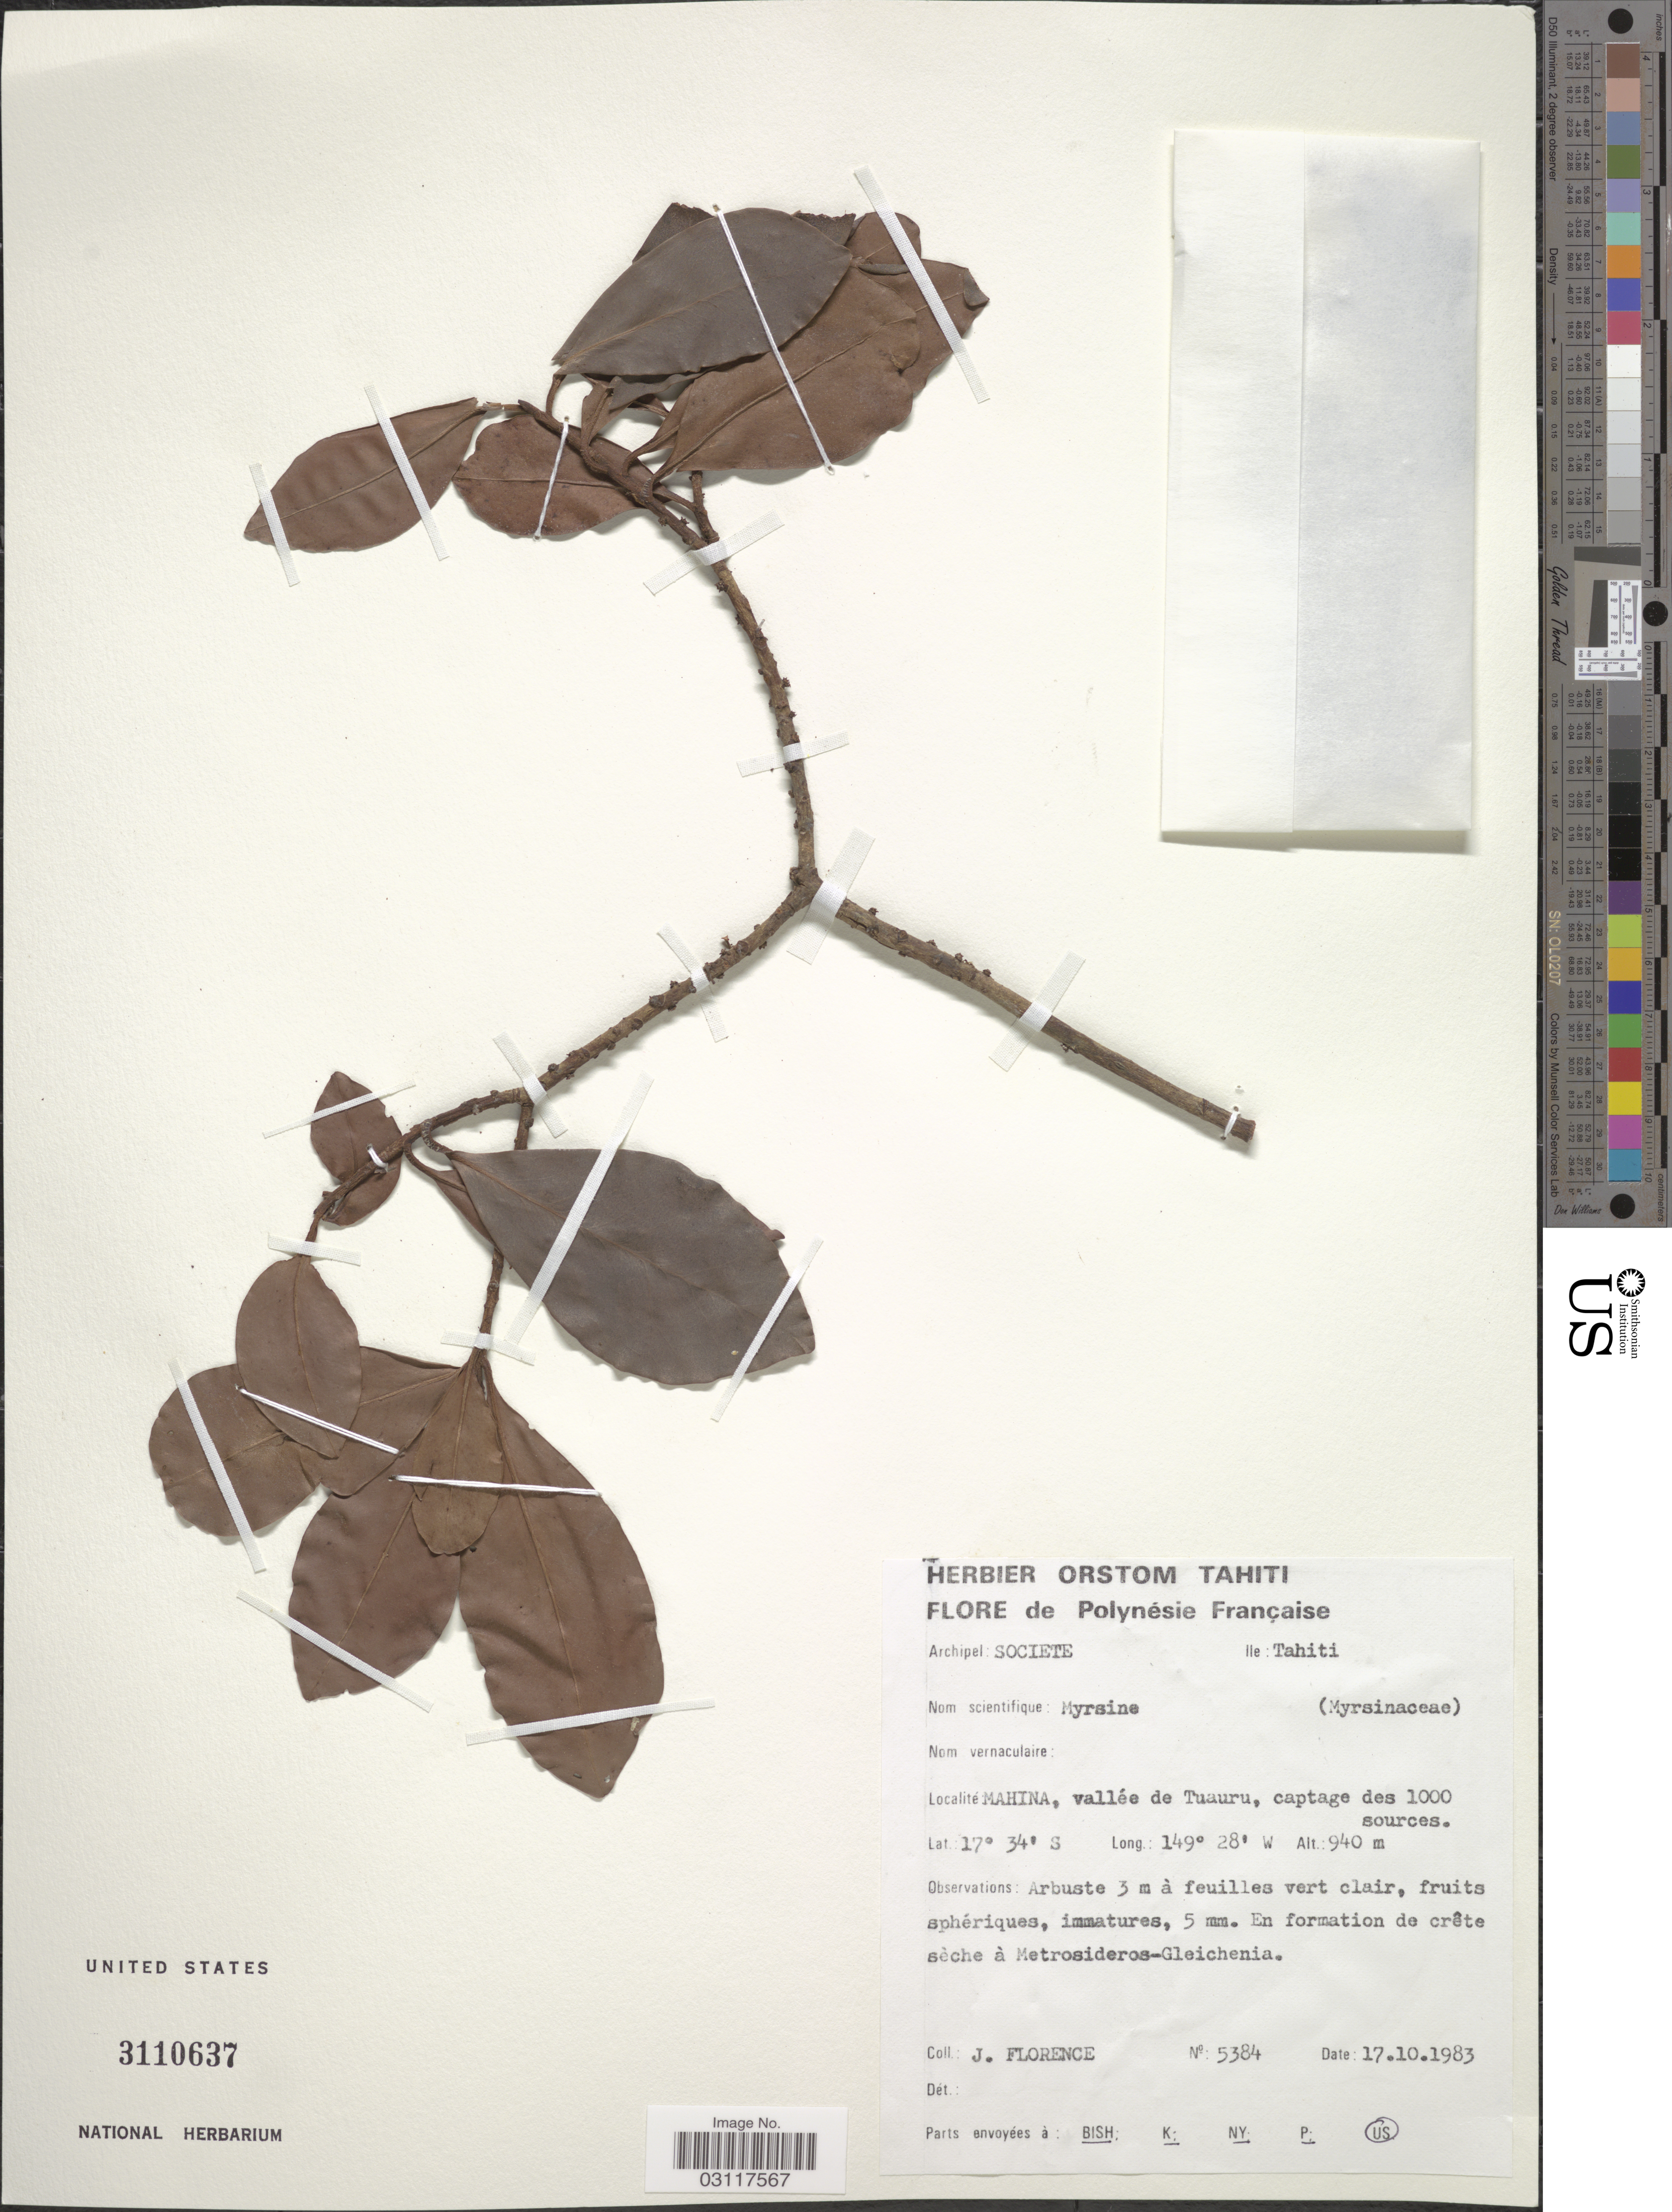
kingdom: Plantae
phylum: Tracheophyta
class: Magnoliopsida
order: Ericales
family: Primulaceae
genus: Myrsine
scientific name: Myrsine sp.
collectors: J. Florence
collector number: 5384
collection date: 1983-10-17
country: French Polynesia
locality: Archipel: Societe, Ile: Tahiti, Mahina, vallée de Tauaru.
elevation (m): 940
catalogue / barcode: US 3110637